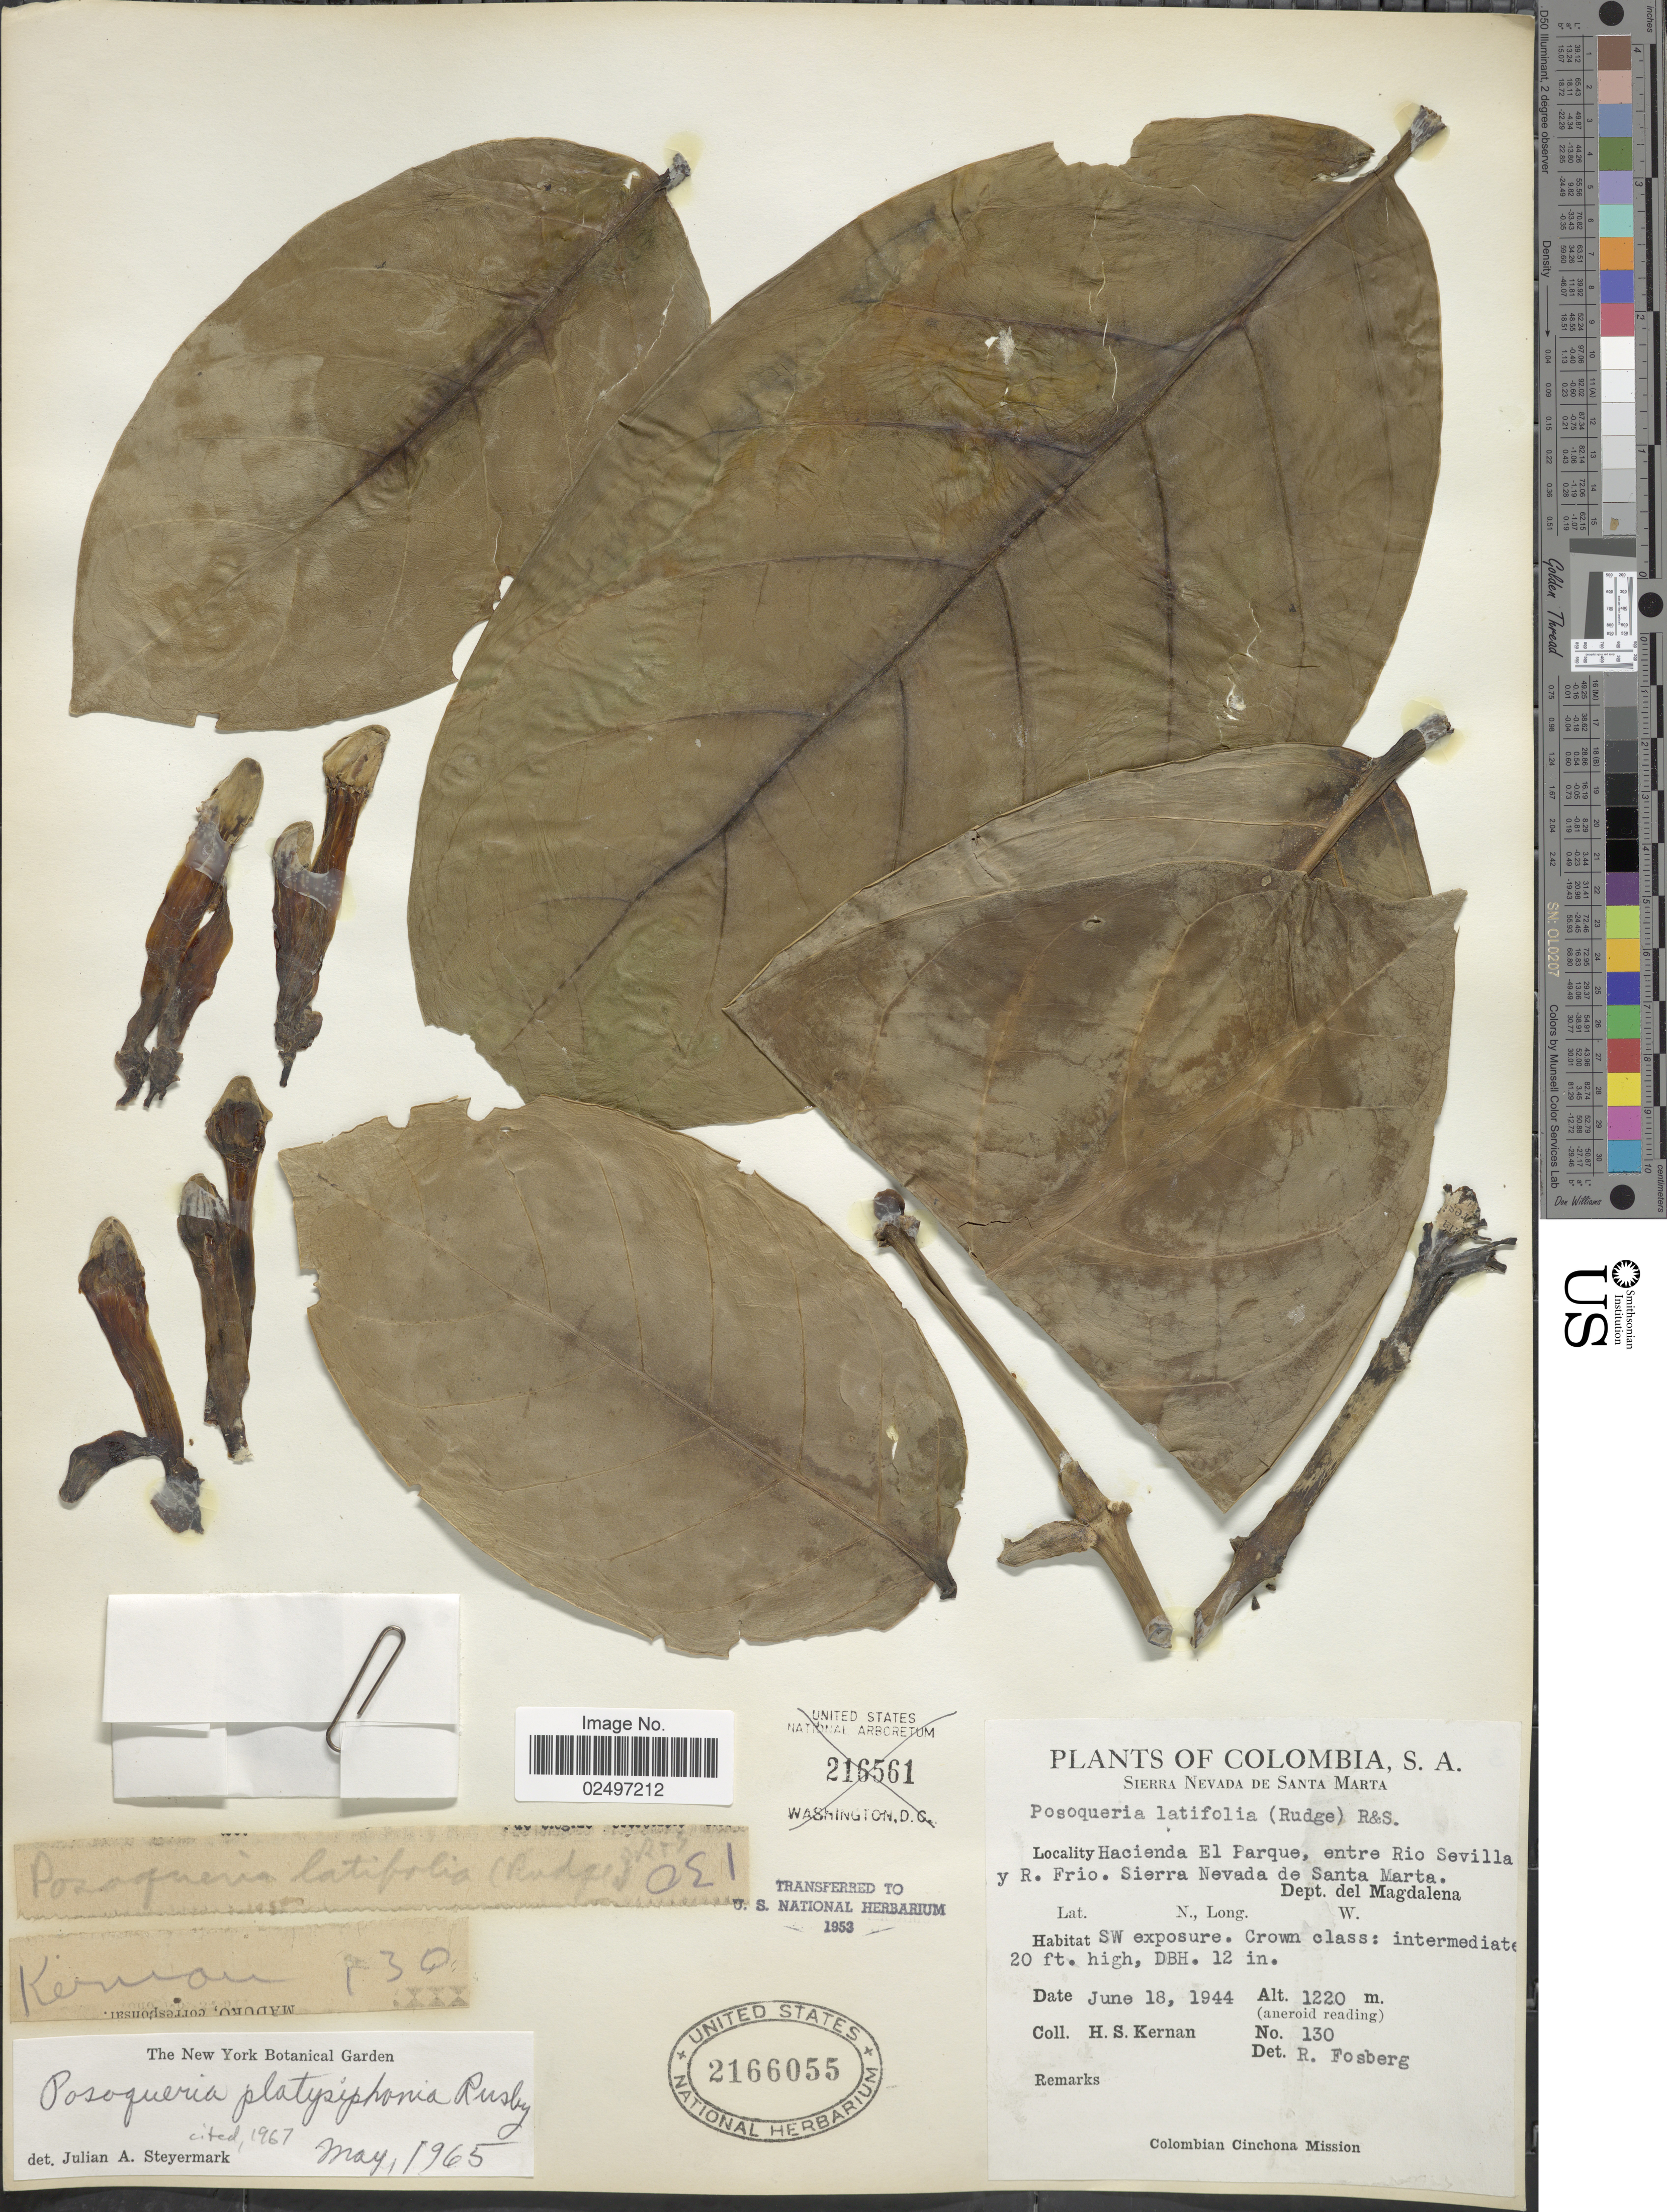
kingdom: Plantae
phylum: Tracheophyta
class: Magnoliopsida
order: Gentianales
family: Rubiaceae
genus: Posoqueria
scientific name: Posoqueria platysiphonia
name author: Rusby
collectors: H. Kernan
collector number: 130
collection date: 1944-06-18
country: Colombia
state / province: Magdalena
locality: Sierra Nevada de Santa Marta, Hacienda El Parque, entre Rio Sevilla y R. Frio Sierra Nevada de Santa Marta, Dept. del Magdalena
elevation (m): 1220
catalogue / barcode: US 2166055